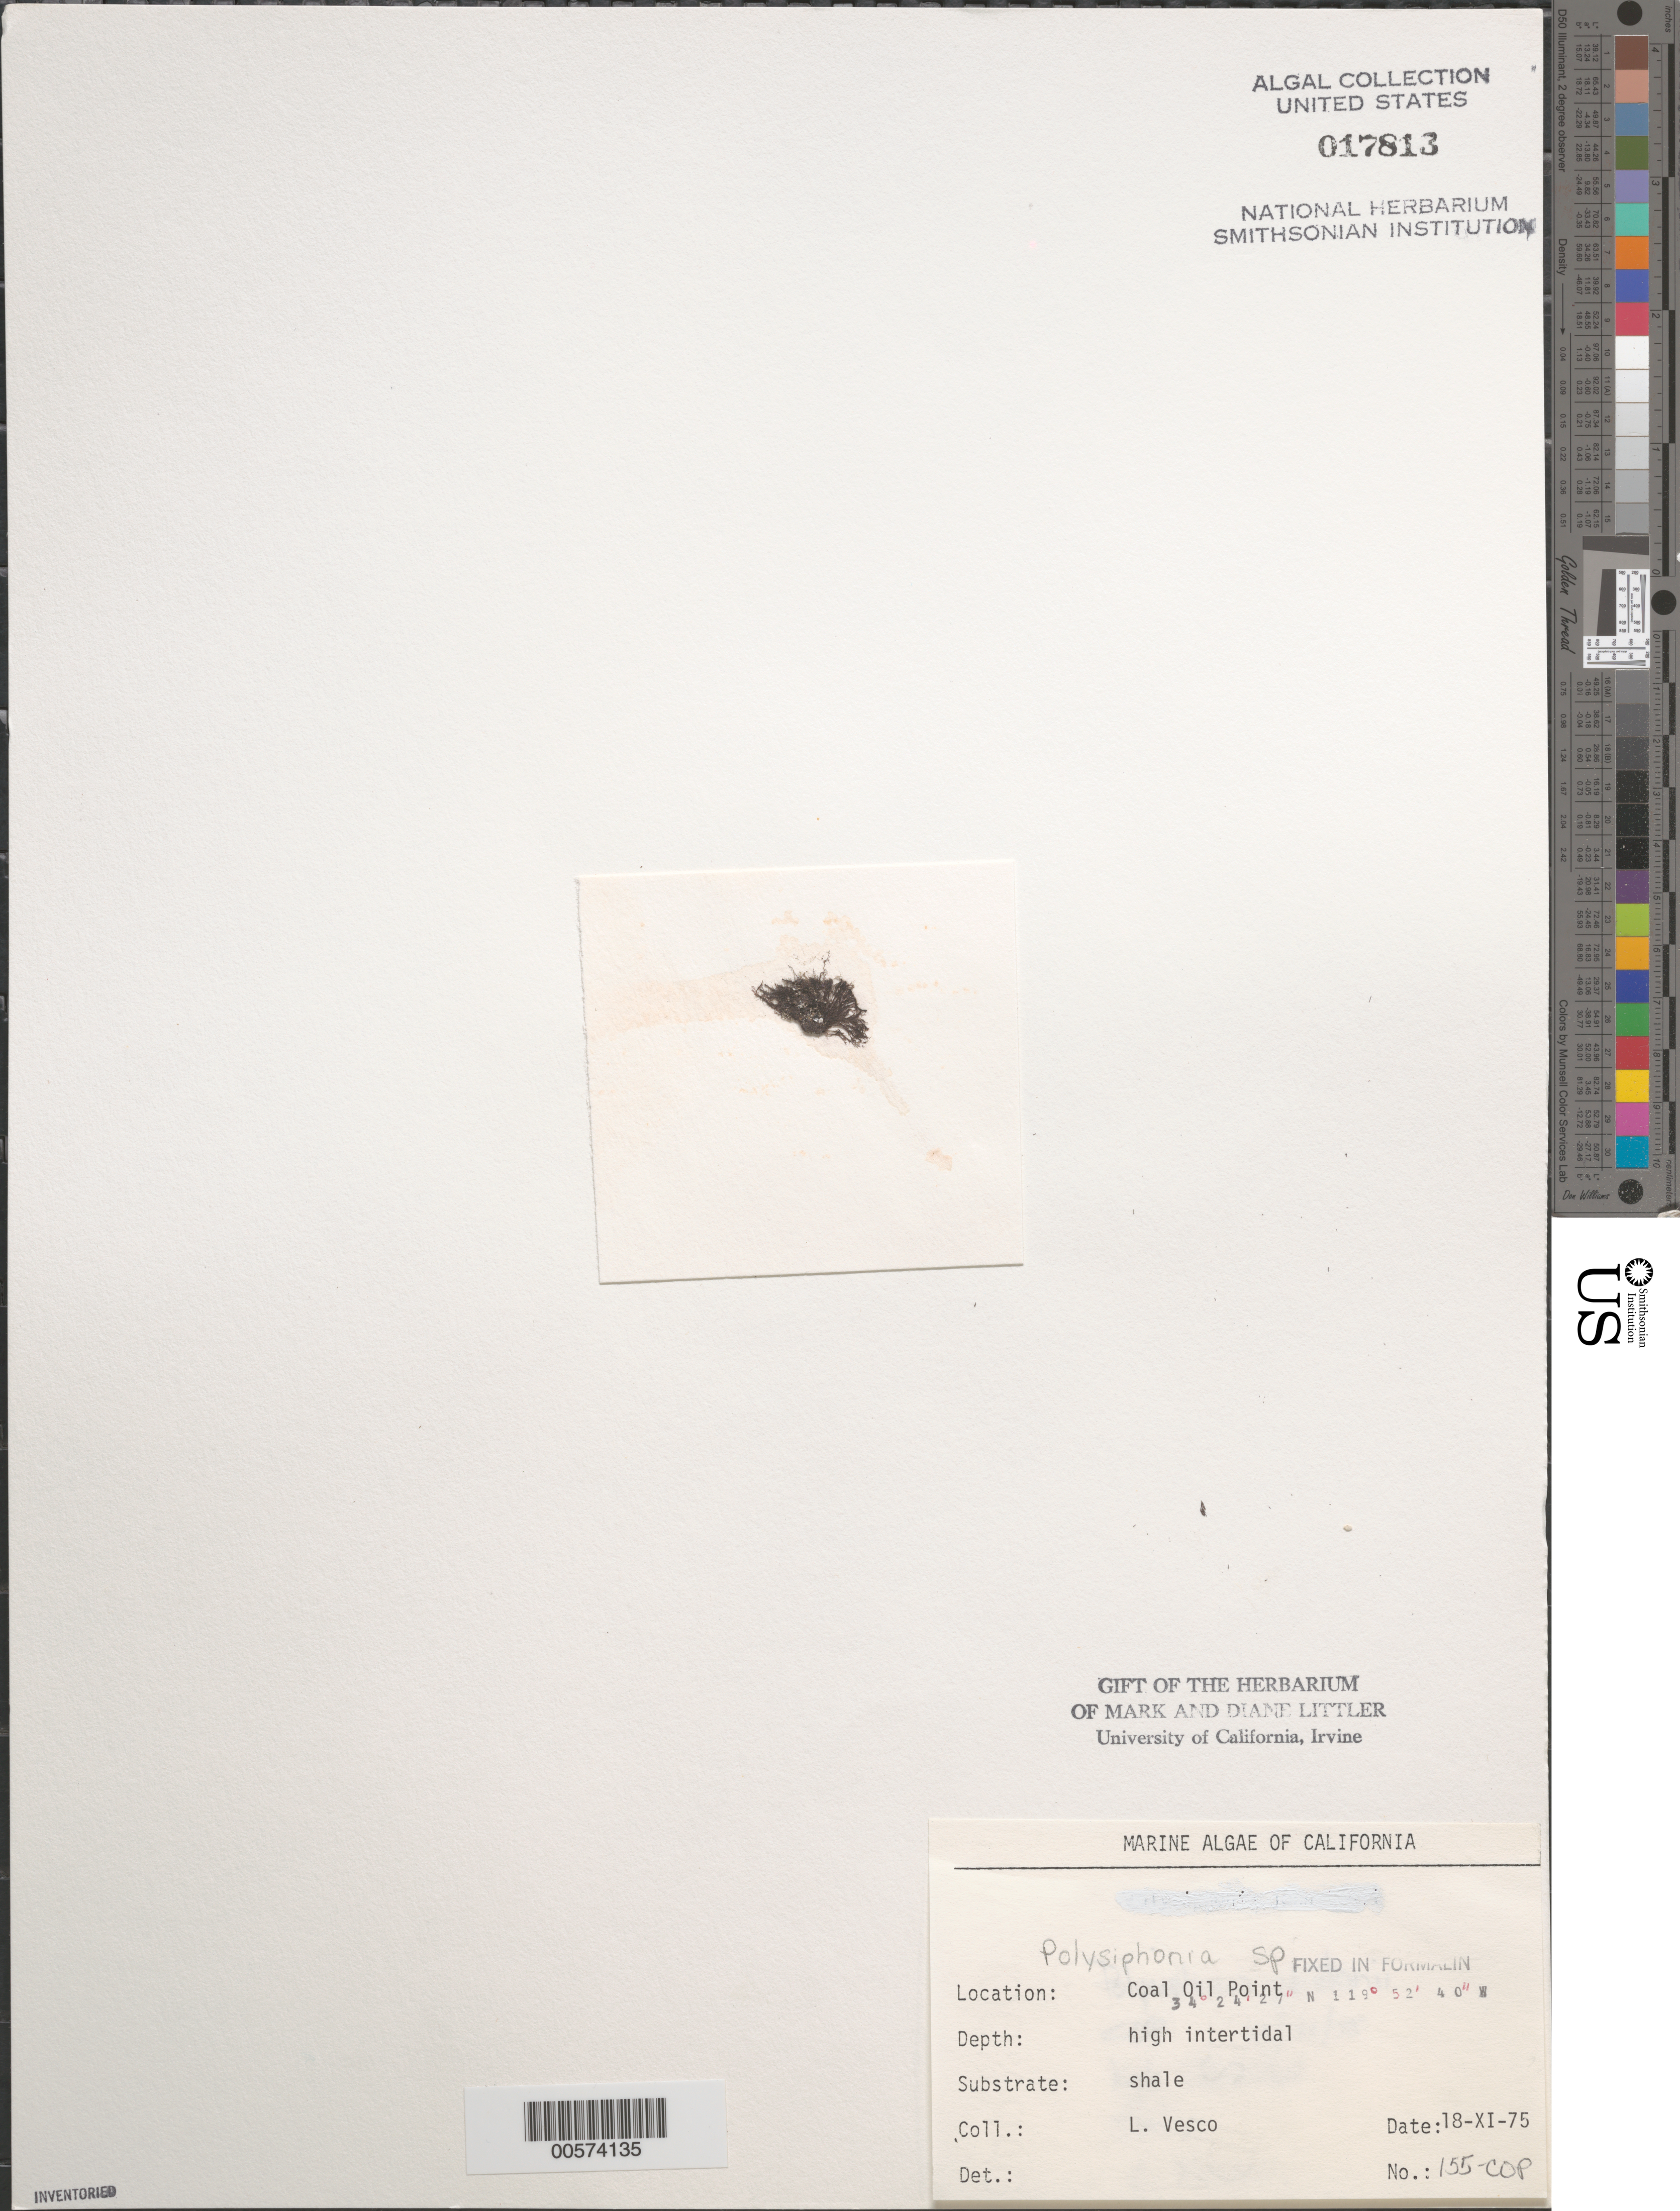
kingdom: Plantae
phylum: Rhodophyta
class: Florideophyceae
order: Ceramiales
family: Rhodomelaceae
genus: Polysiphonia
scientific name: Polysiphonia sp.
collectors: L. Vesco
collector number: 155-cop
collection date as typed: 18 Nov 1975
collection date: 1975-11-18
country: United States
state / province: California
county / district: Santa Barbara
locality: Coal Oil Point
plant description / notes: BLM-SOCALBIGHT Rocky Intertidal Survey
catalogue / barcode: US 17813